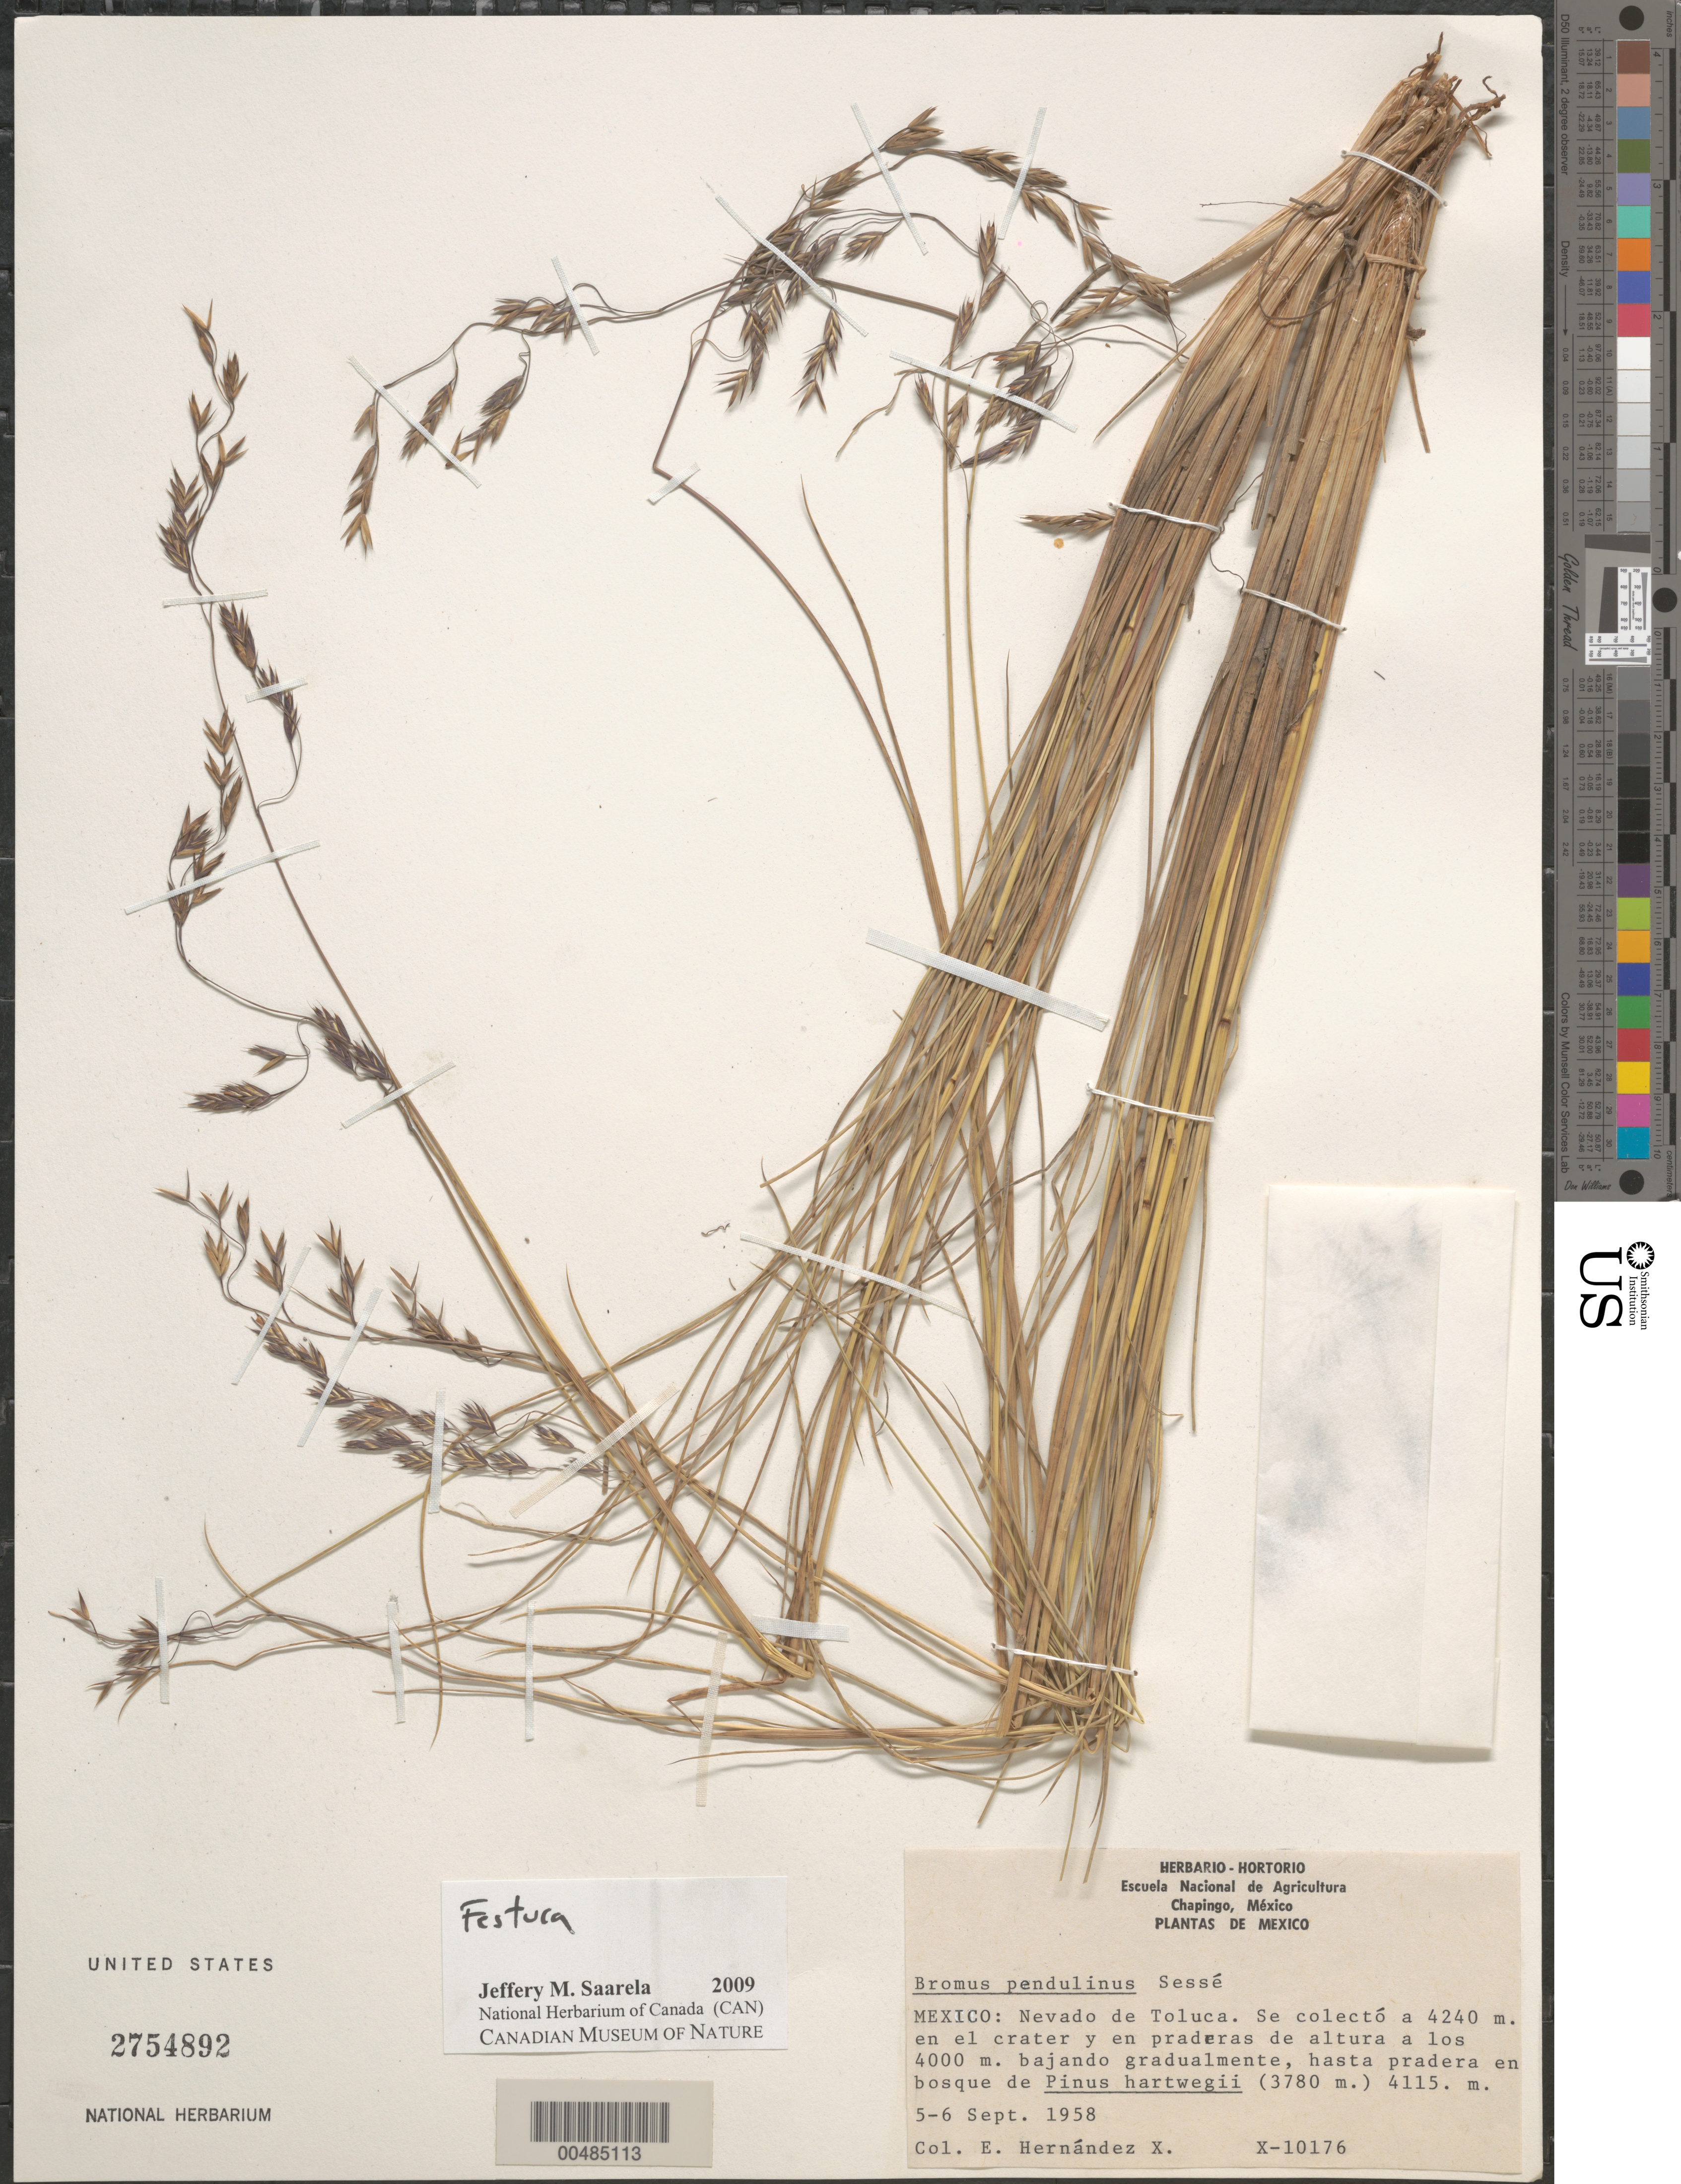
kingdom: Plantae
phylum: Tracheophyta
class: Liliopsida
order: Poales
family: Poaceae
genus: Festuca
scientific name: Festuca sp.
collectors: E. I. Hernández-X.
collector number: X-10176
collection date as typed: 5 Sep 1958 to 6 Sep 1958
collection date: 1958-09-05/1958-09-06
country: Mexico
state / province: México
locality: Nevado de Toluca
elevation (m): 4240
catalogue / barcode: US 2754892